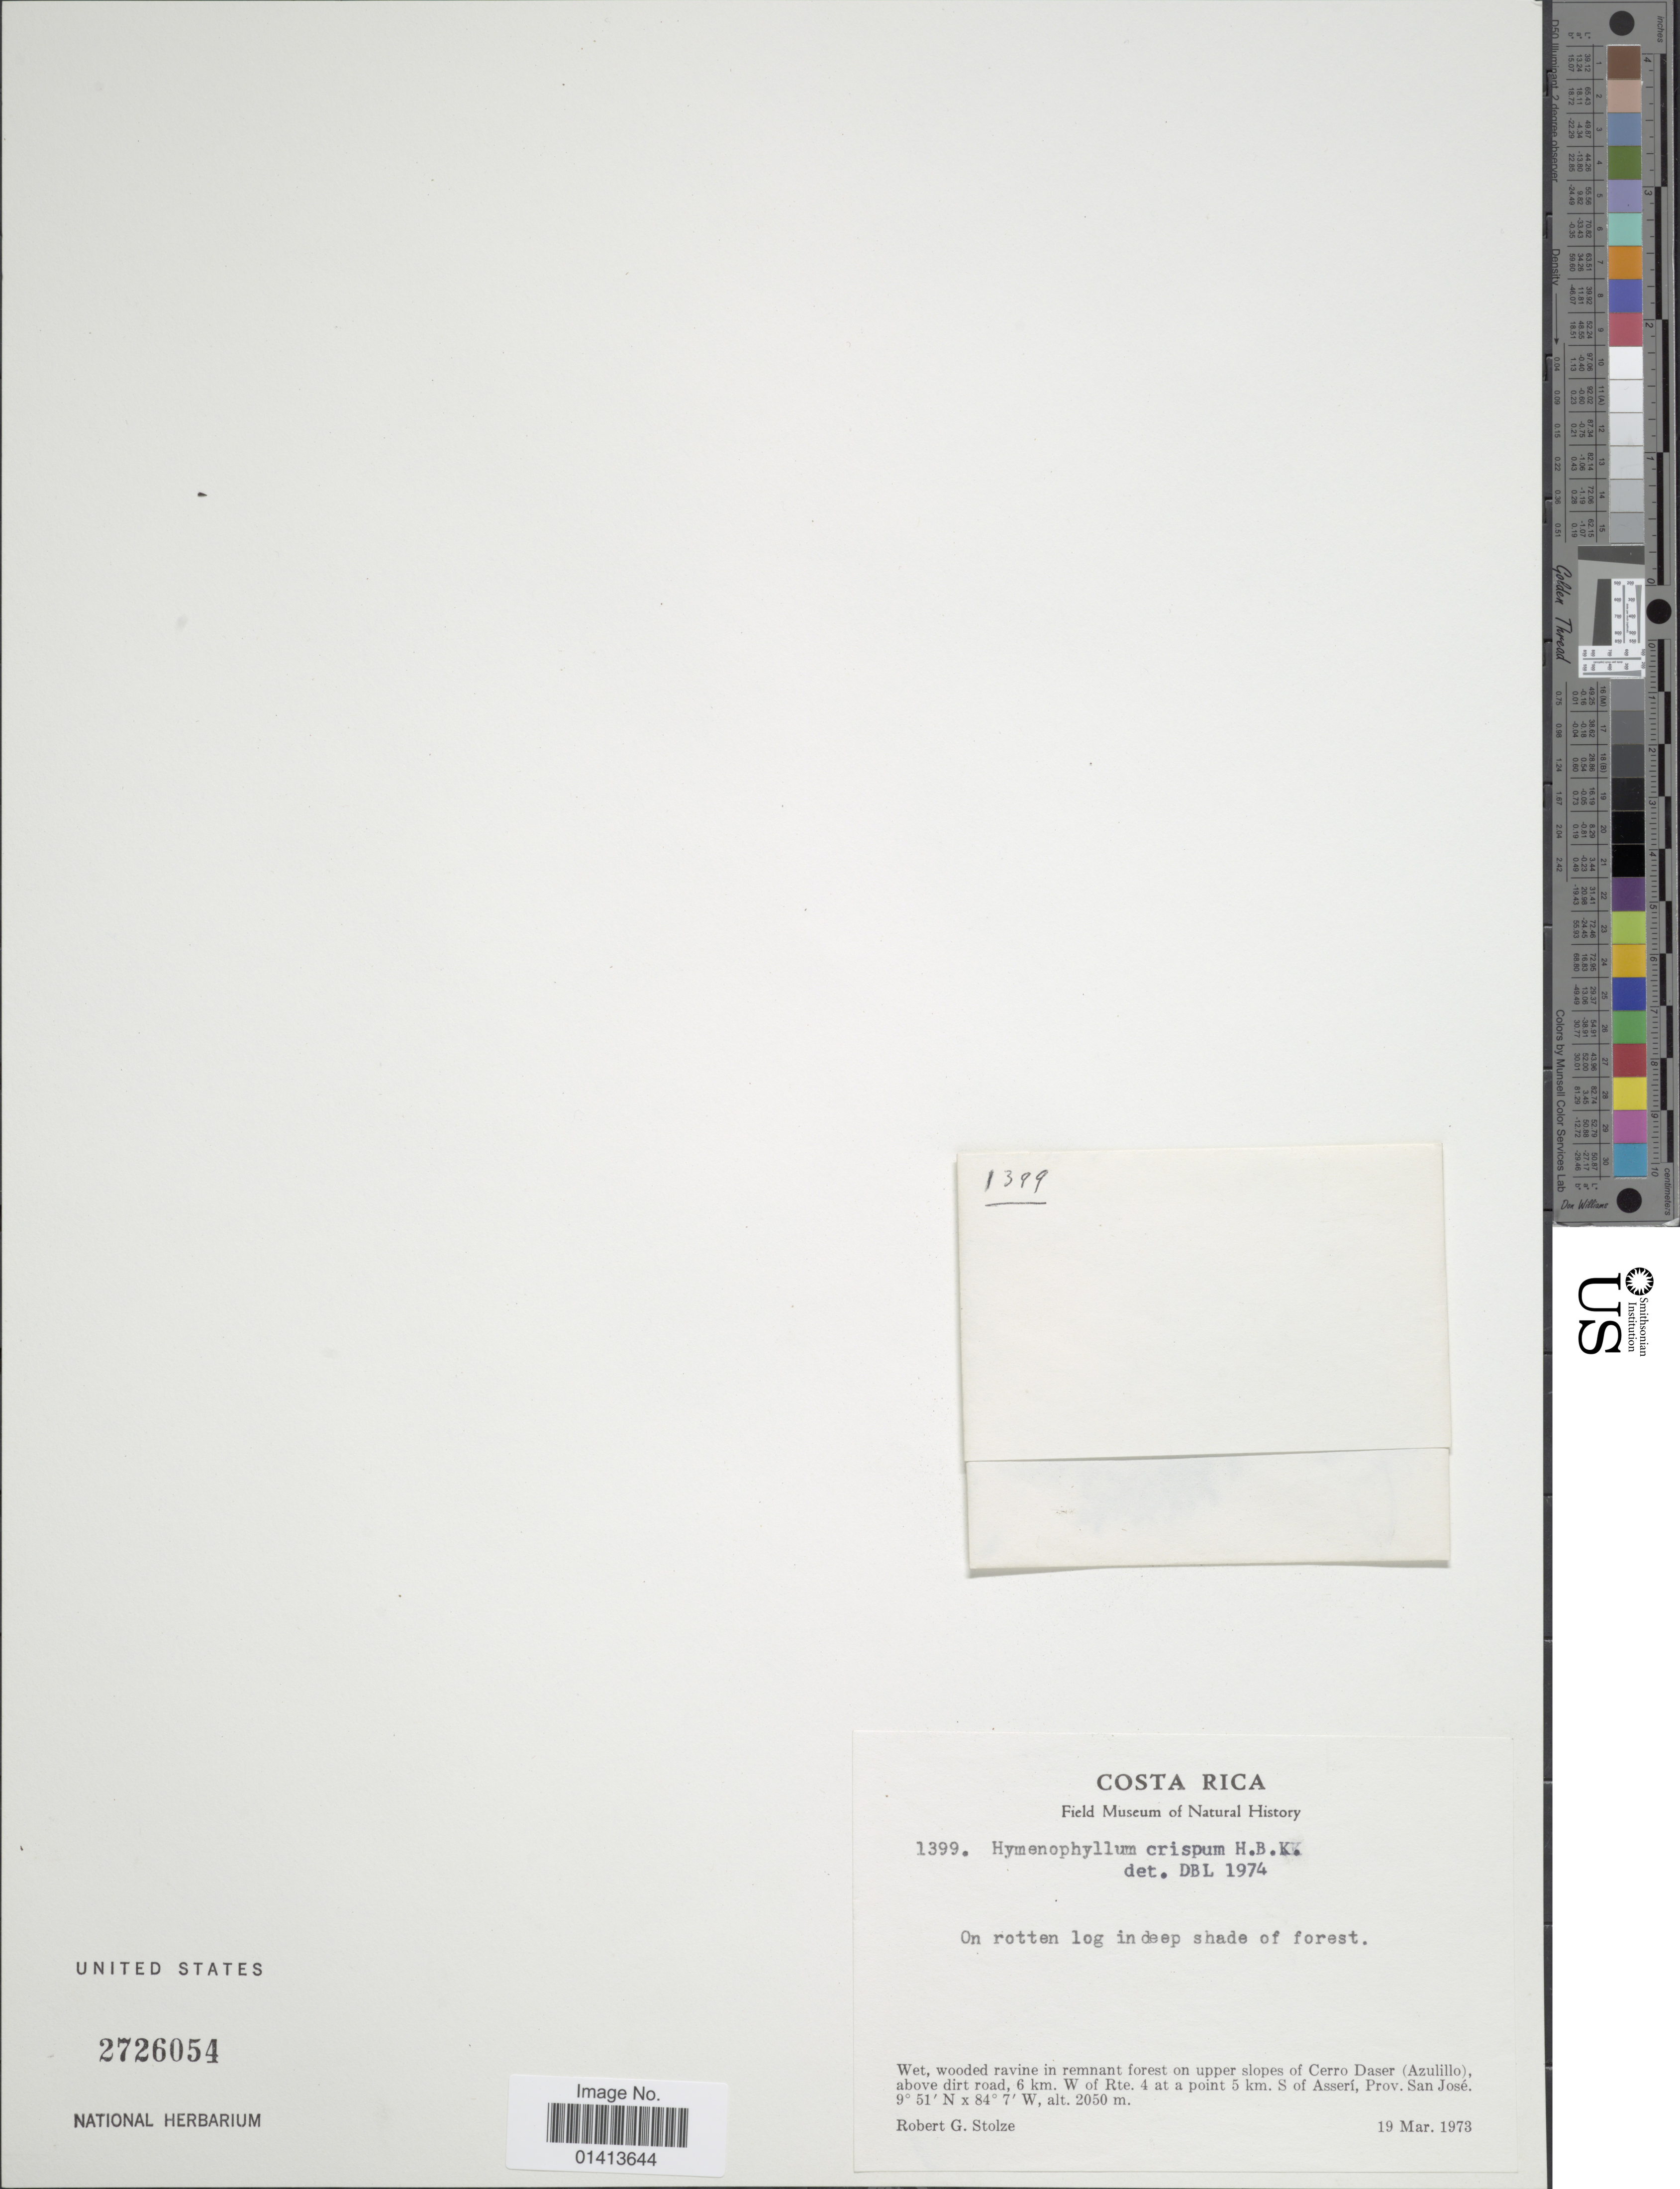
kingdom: Plantae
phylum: Tracheophyta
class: Polypodiopsida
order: Hymenophyllales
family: Hymenophyllaceae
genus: Hymenophyllum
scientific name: Hymenophyllum crispum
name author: Kunth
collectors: R. G. Stolze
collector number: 1399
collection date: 1973-03-19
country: Costa Rica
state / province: San José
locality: Wet, wooded ravine in remnant forest on upper slopes of Cerro Daser (Azulillo), above dirt road, 6 km. W of Rte. 4 at a point 5 km S of Asserí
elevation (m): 2050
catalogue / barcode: US 2726054